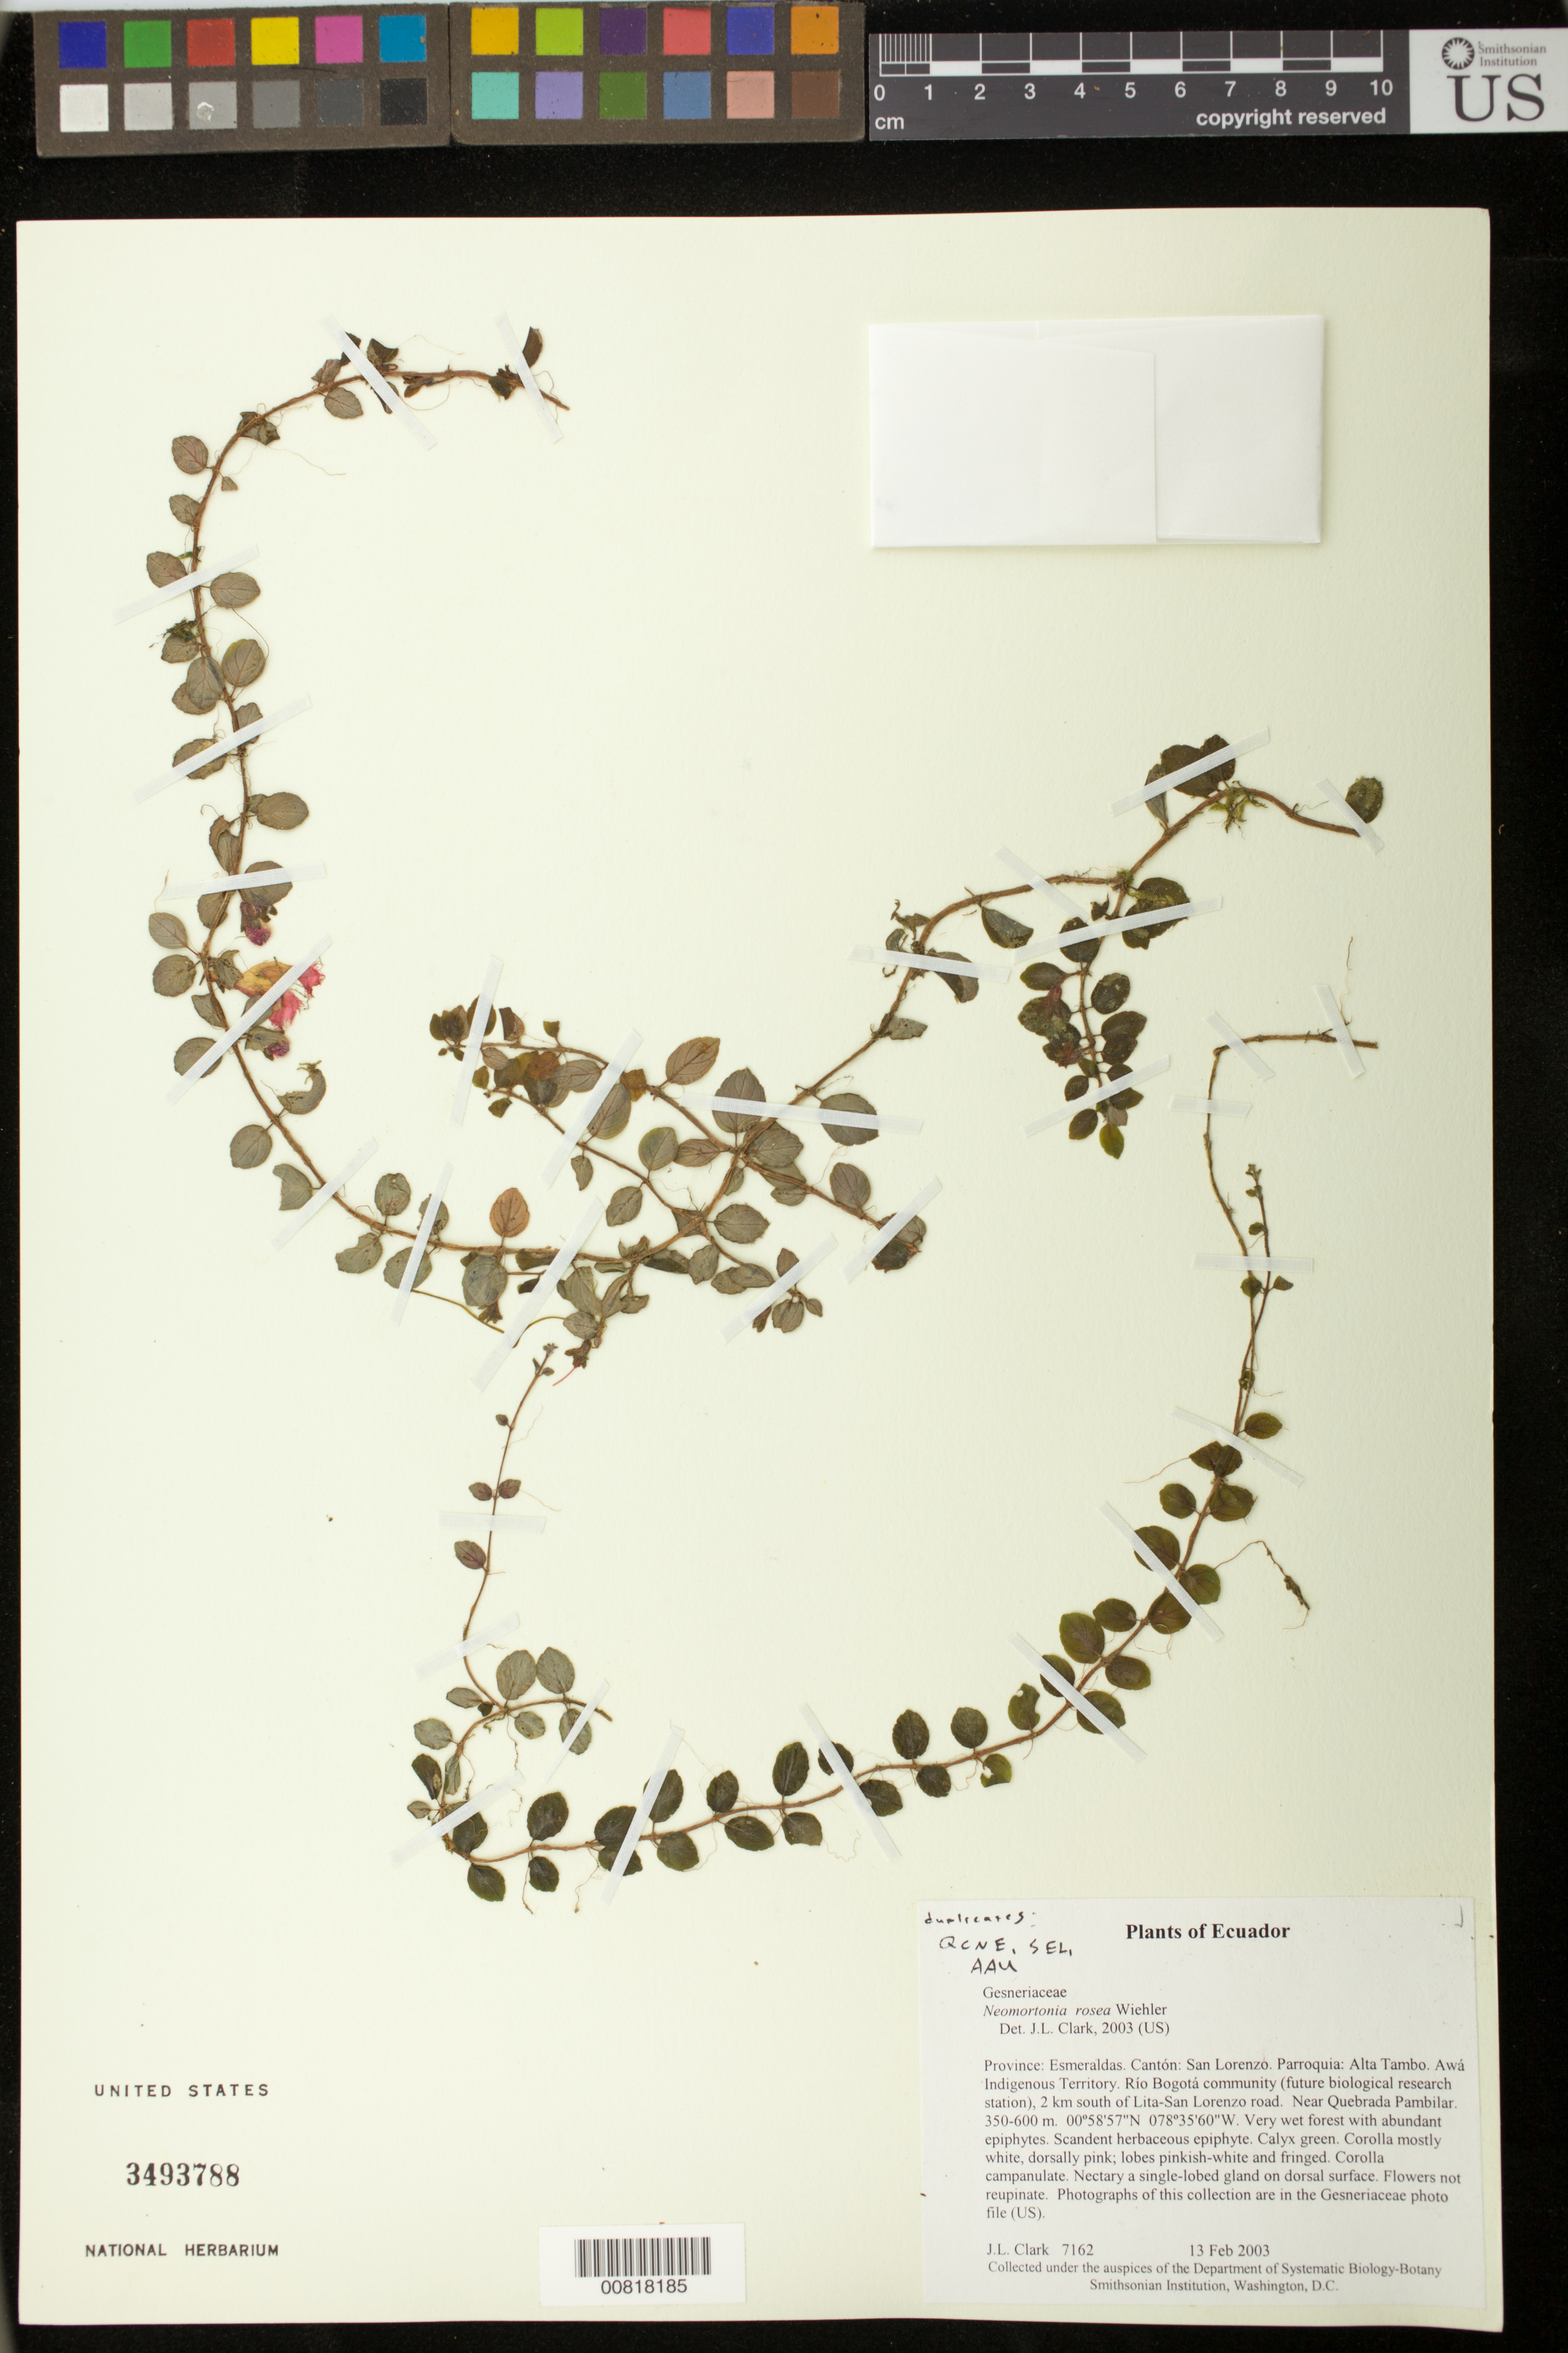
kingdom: Plantae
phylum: Tracheophyta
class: Magnoliopsida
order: Lamiales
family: Gesneriaceae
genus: Neomortonia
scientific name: Neomortonia rosea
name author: Wiehler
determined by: Clark, J. L., (SEL), The Marie Selby Botanical Garden (UNITED STATES)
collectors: J. L. Clark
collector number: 7162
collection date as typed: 13 Feb 2003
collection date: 2003-02-13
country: Ecuador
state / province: Esmeraldas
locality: San Lorenzo. Parroquia: Alta Tambo. Awá Indigenous Territory. Río Bogotá community (future biological research station), 2 km south of Lita-San Lorenzo road. Near Quebrada Pambilar.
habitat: Very wet forest with abundant epiphytes.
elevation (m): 350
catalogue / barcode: US 3493788